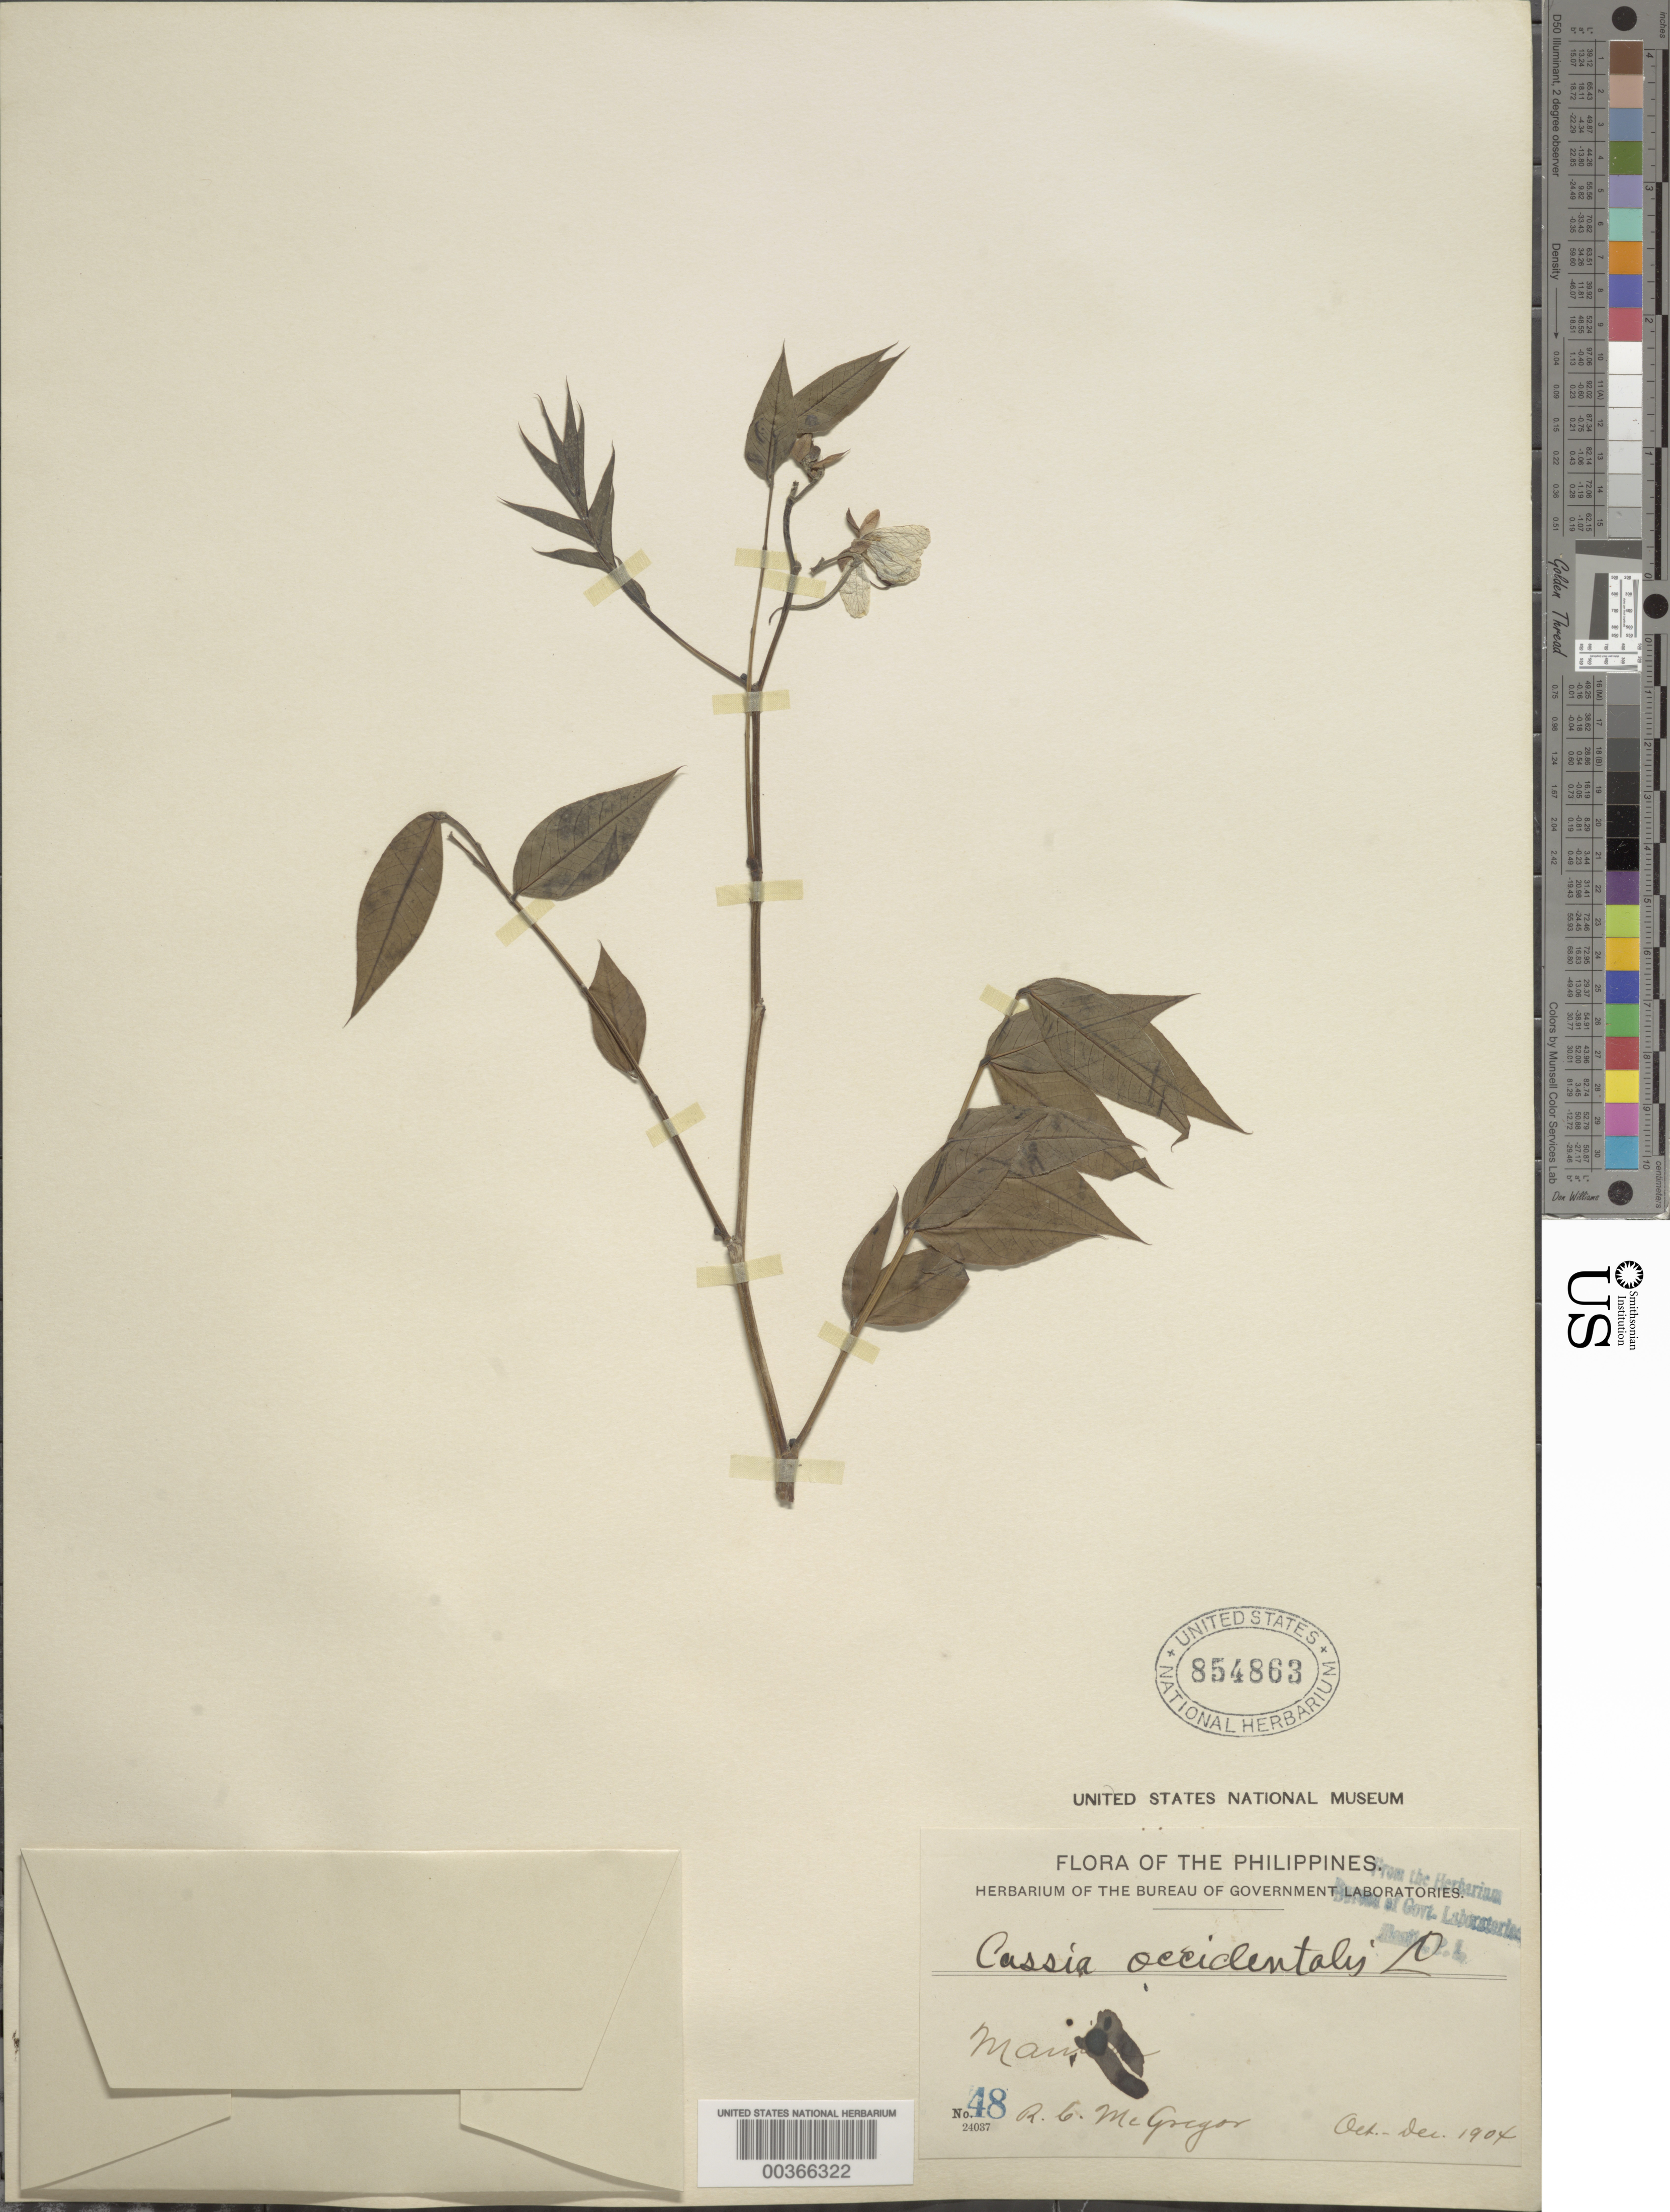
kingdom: Plantae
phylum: Tracheophyta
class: Magnoliopsida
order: Fabales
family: Fabaceae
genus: Senna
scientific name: Senna occidentalis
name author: (L.) Link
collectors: R. C. McGregor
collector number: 48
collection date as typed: Oct 1904 to -- Dec 1904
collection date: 1904-10/1904-12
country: Philippines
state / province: National Capital Region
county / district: Manila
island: Luzon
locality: Manila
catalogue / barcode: US 854863